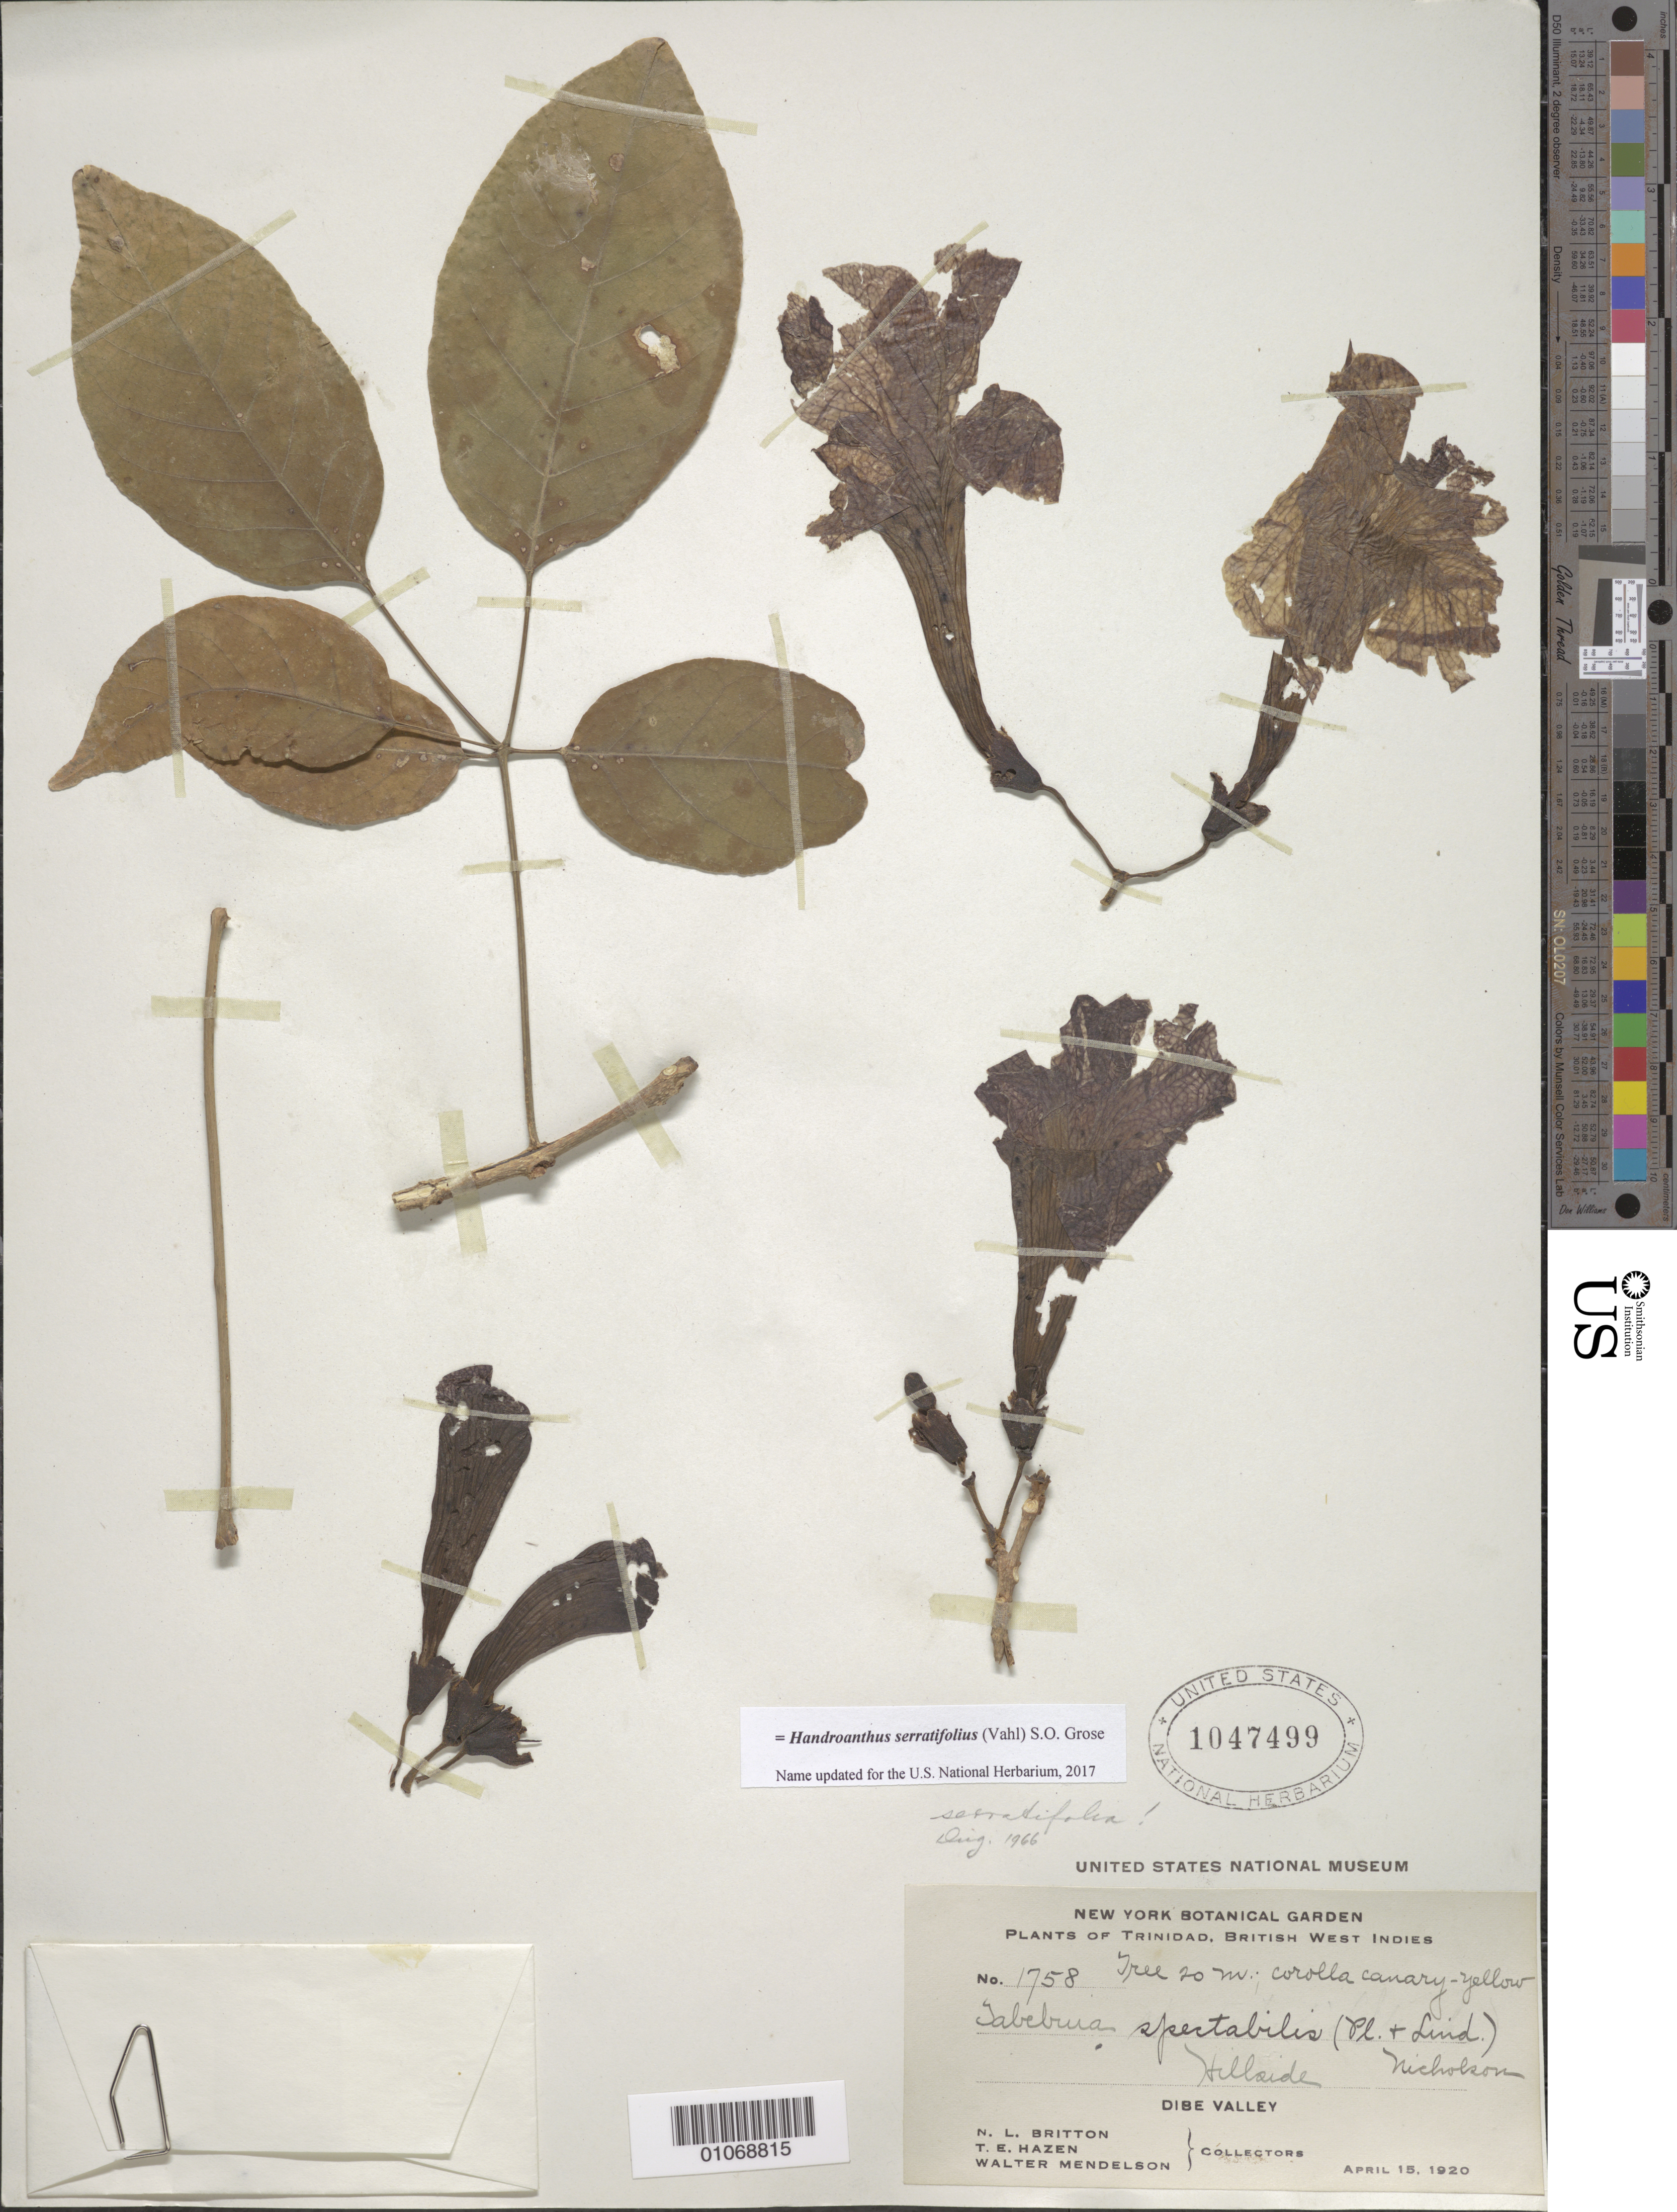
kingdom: Plantae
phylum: Tracheophyta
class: Magnoliopsida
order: Lamiales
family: Bignoniaceae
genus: Handroanthus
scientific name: Handroanthus serratifolius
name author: (Vahl) S.O. Grose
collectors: N. Britton, T. E. Hazen & W. Mendelson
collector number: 1758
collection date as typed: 15 Apr 1920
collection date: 1920-04-15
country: Trinidad and Tobago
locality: Hillside.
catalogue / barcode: US 1047499